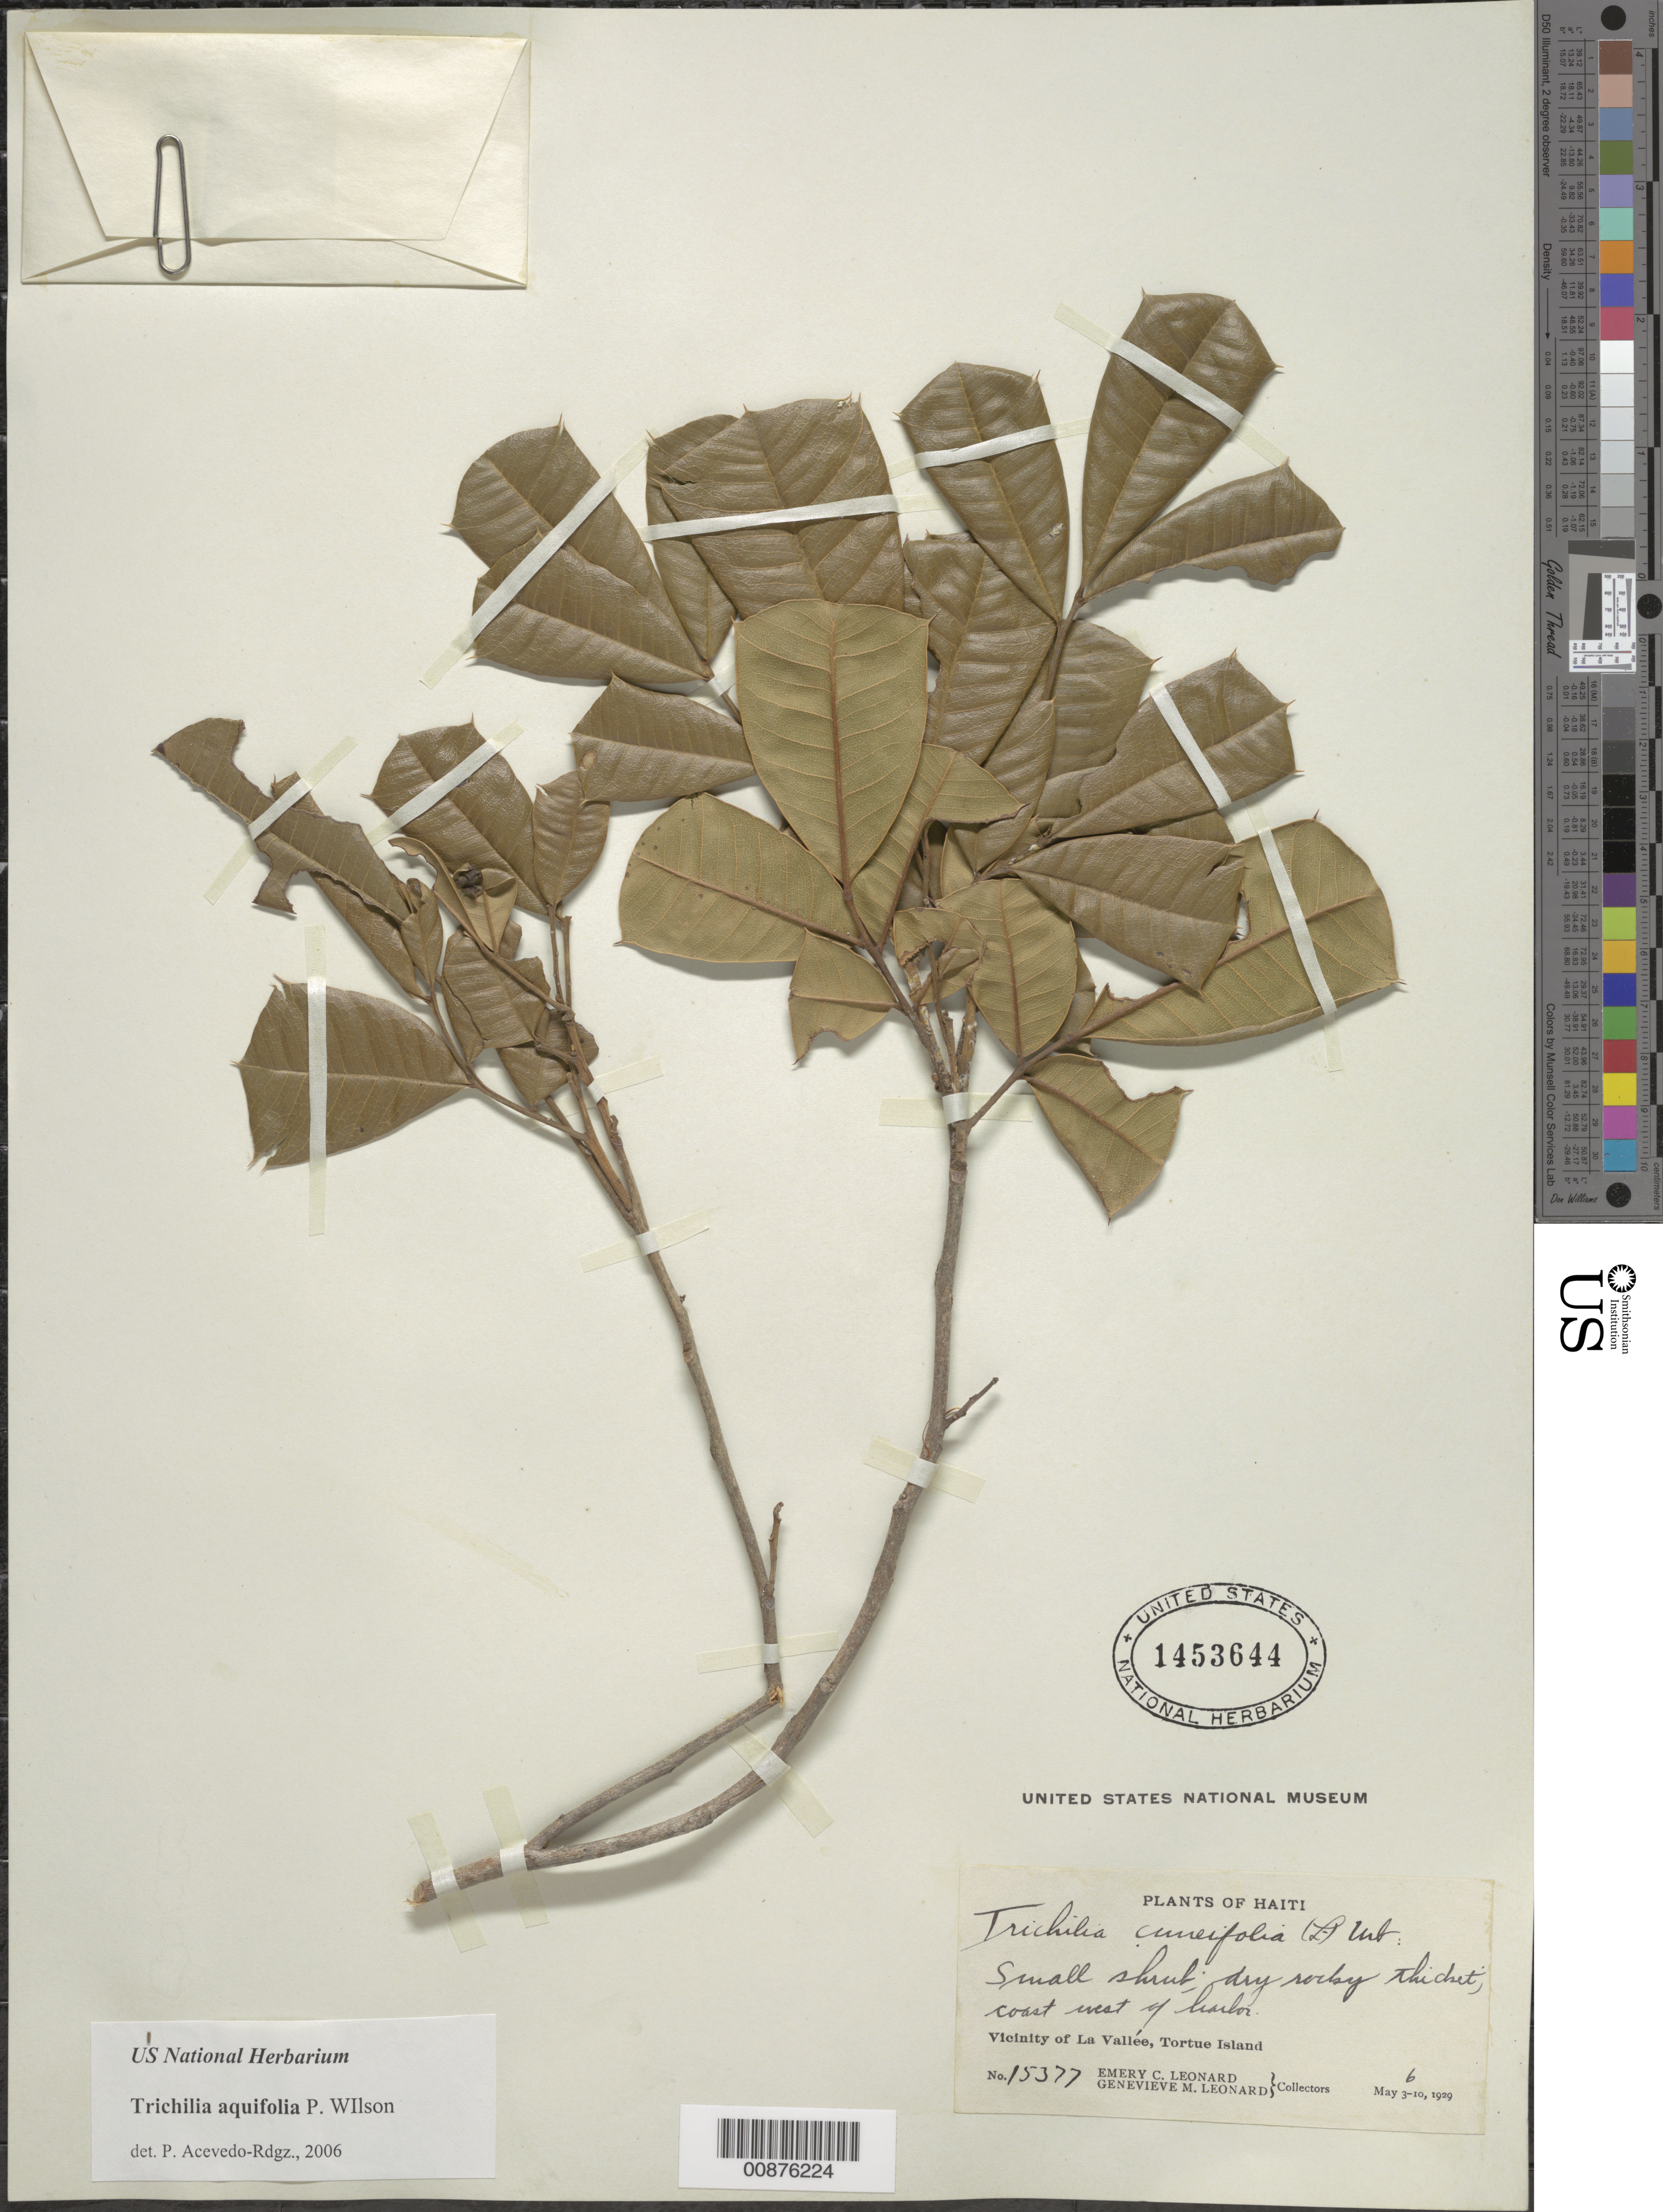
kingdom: Plantae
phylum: Tracheophyta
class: Magnoliopsida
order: Sapindales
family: Meliaceae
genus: Trichilia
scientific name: Trichilia aquifolia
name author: P. Wilson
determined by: Acevedo-Rodríguez, P., (BOT), Smithsonian Institution - National Museum of Natural History (UNITED STATES)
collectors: E. C. Leonard & G. M. Leonard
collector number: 15377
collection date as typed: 06 May 1929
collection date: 1929-05-06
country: Haiti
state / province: Nord-Ouest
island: Île de la Tortue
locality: Vicinity of La Vallée, coast W of harbor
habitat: Dry rocky thicket along coast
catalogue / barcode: US 1453644